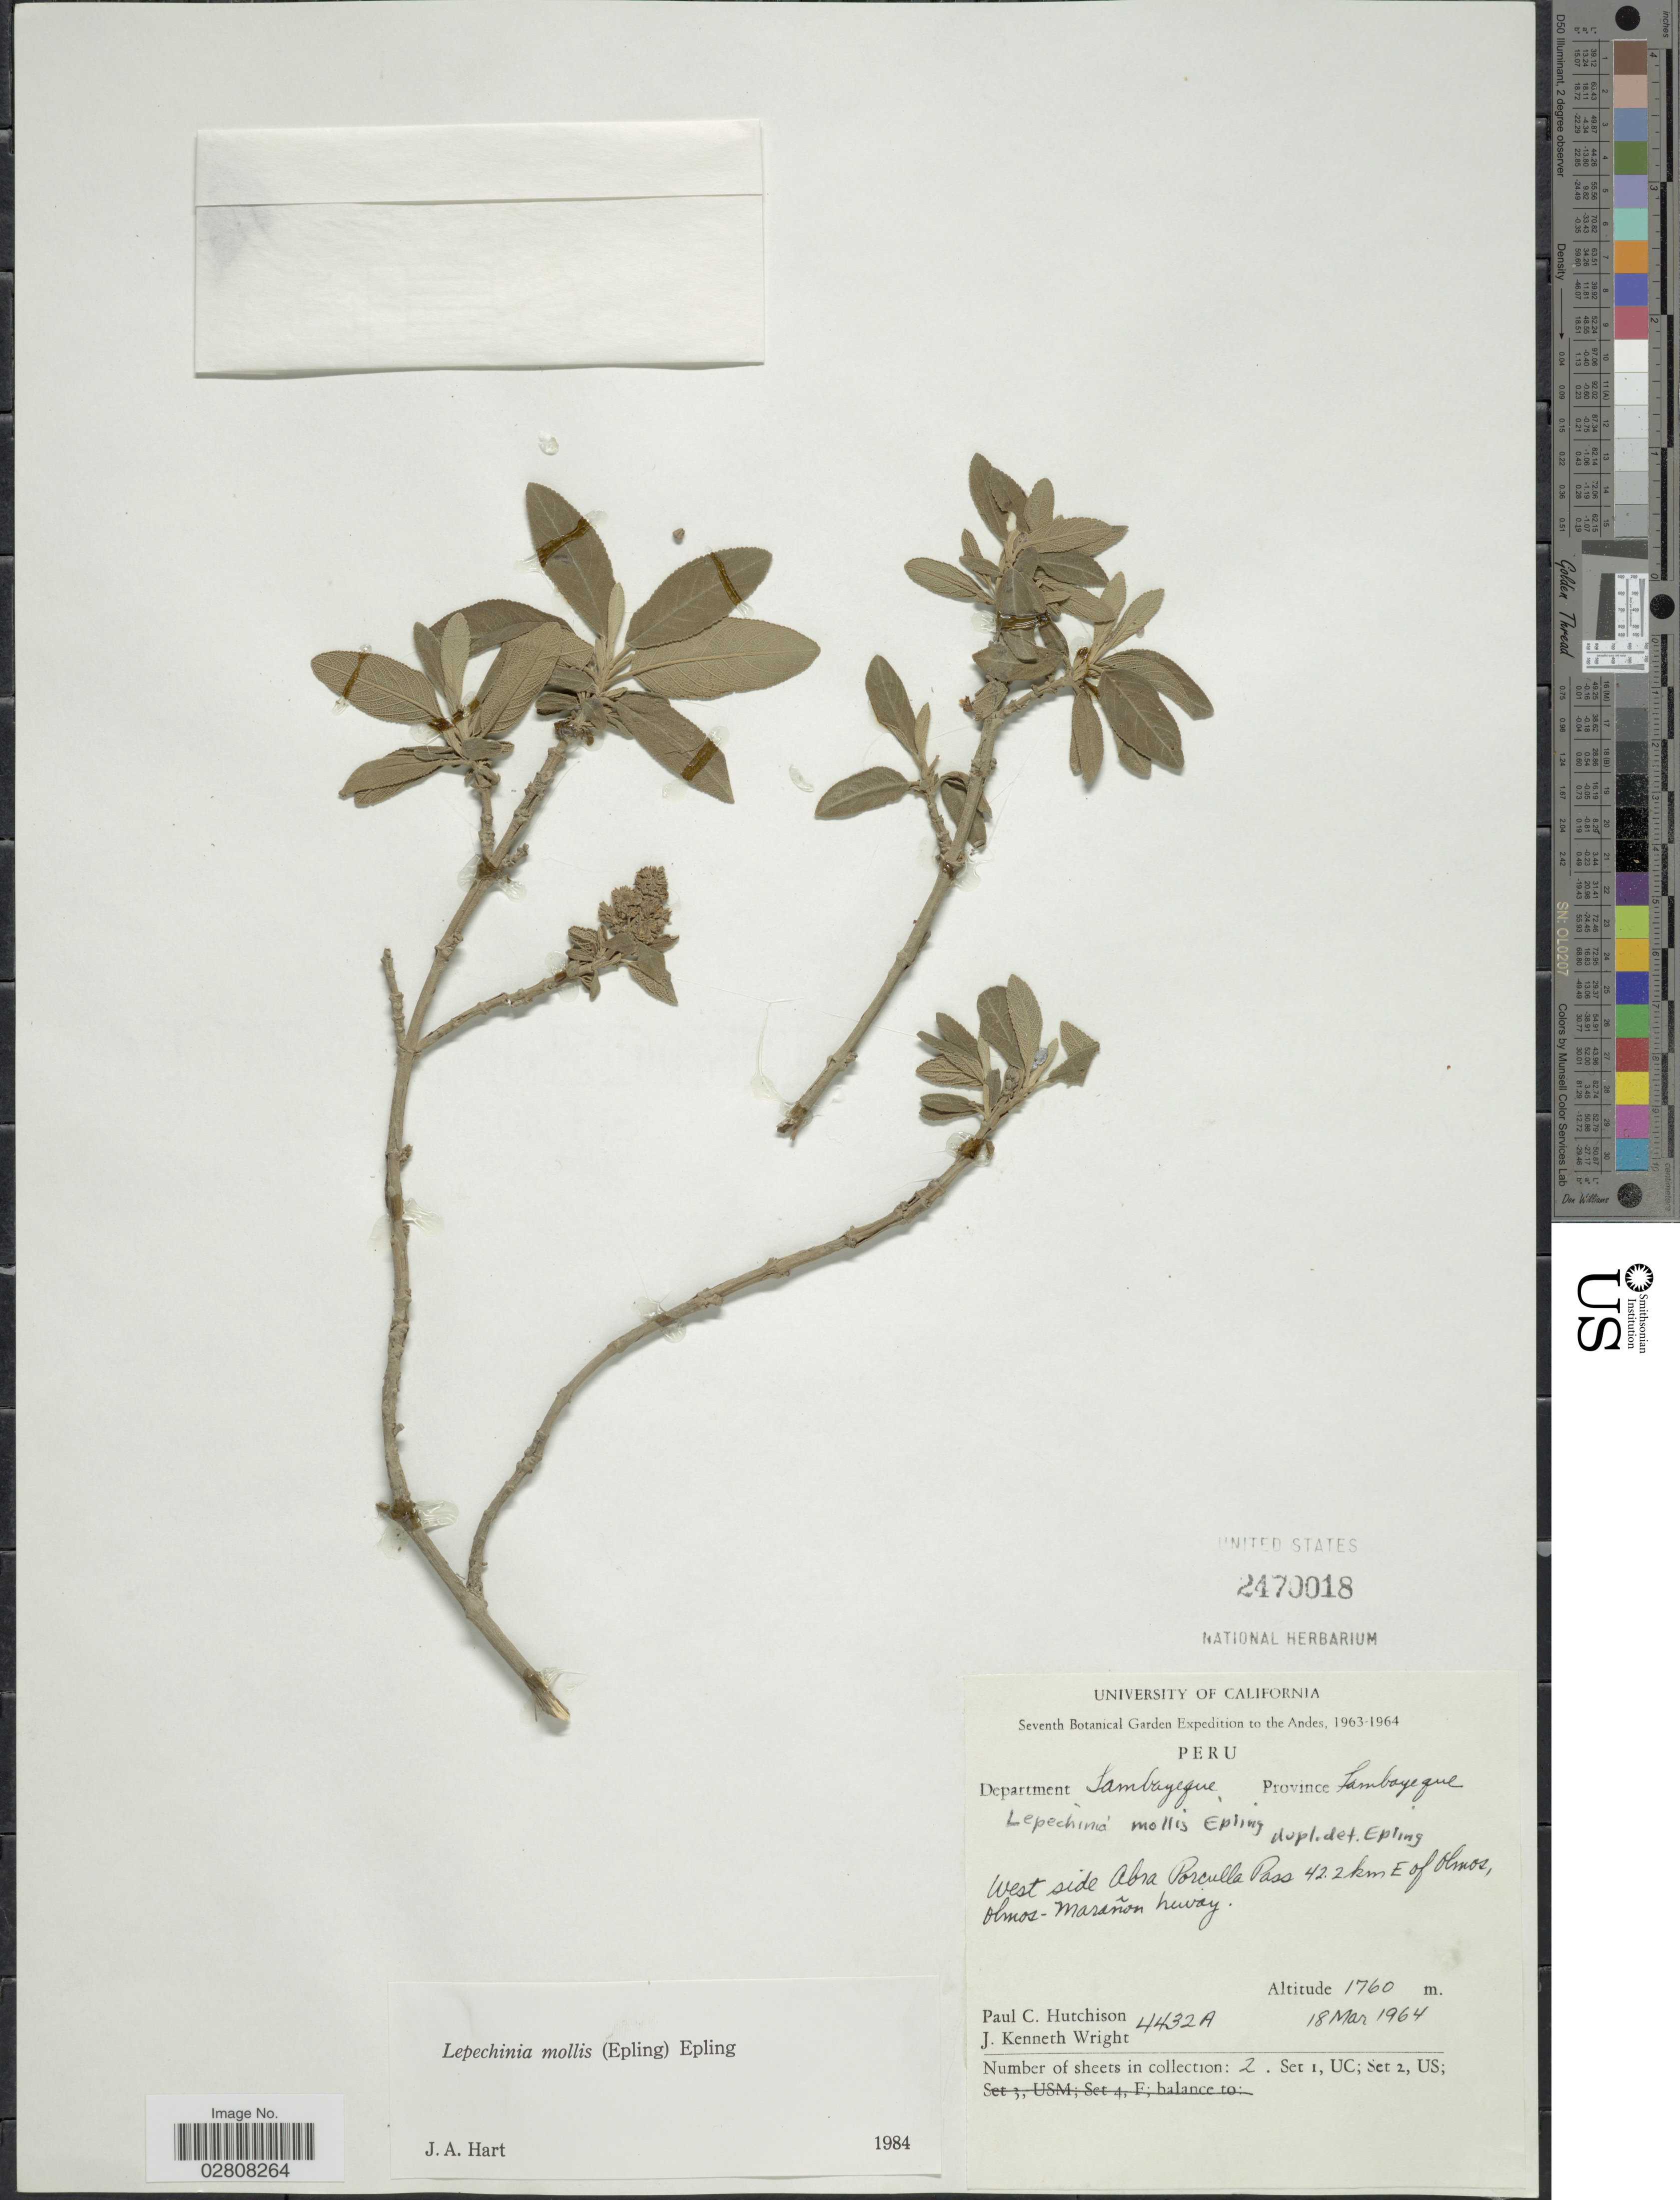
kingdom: Plantae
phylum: Tracheophyta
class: Magnoliopsida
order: Lamiales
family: Lamiaceae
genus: Lepechinia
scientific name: Lepechinia mollis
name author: (Epling) Epling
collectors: P. C. Hutchison & J. K. Wright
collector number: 4432A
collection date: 1964-03-18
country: Peru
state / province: Lambayeque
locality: Department Lambayeque. Province Lambayeque. West side Abra Porculla Pass 42.2 km E of Olmos, Olmos-Marañon heway.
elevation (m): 1760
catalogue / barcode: US 2470018